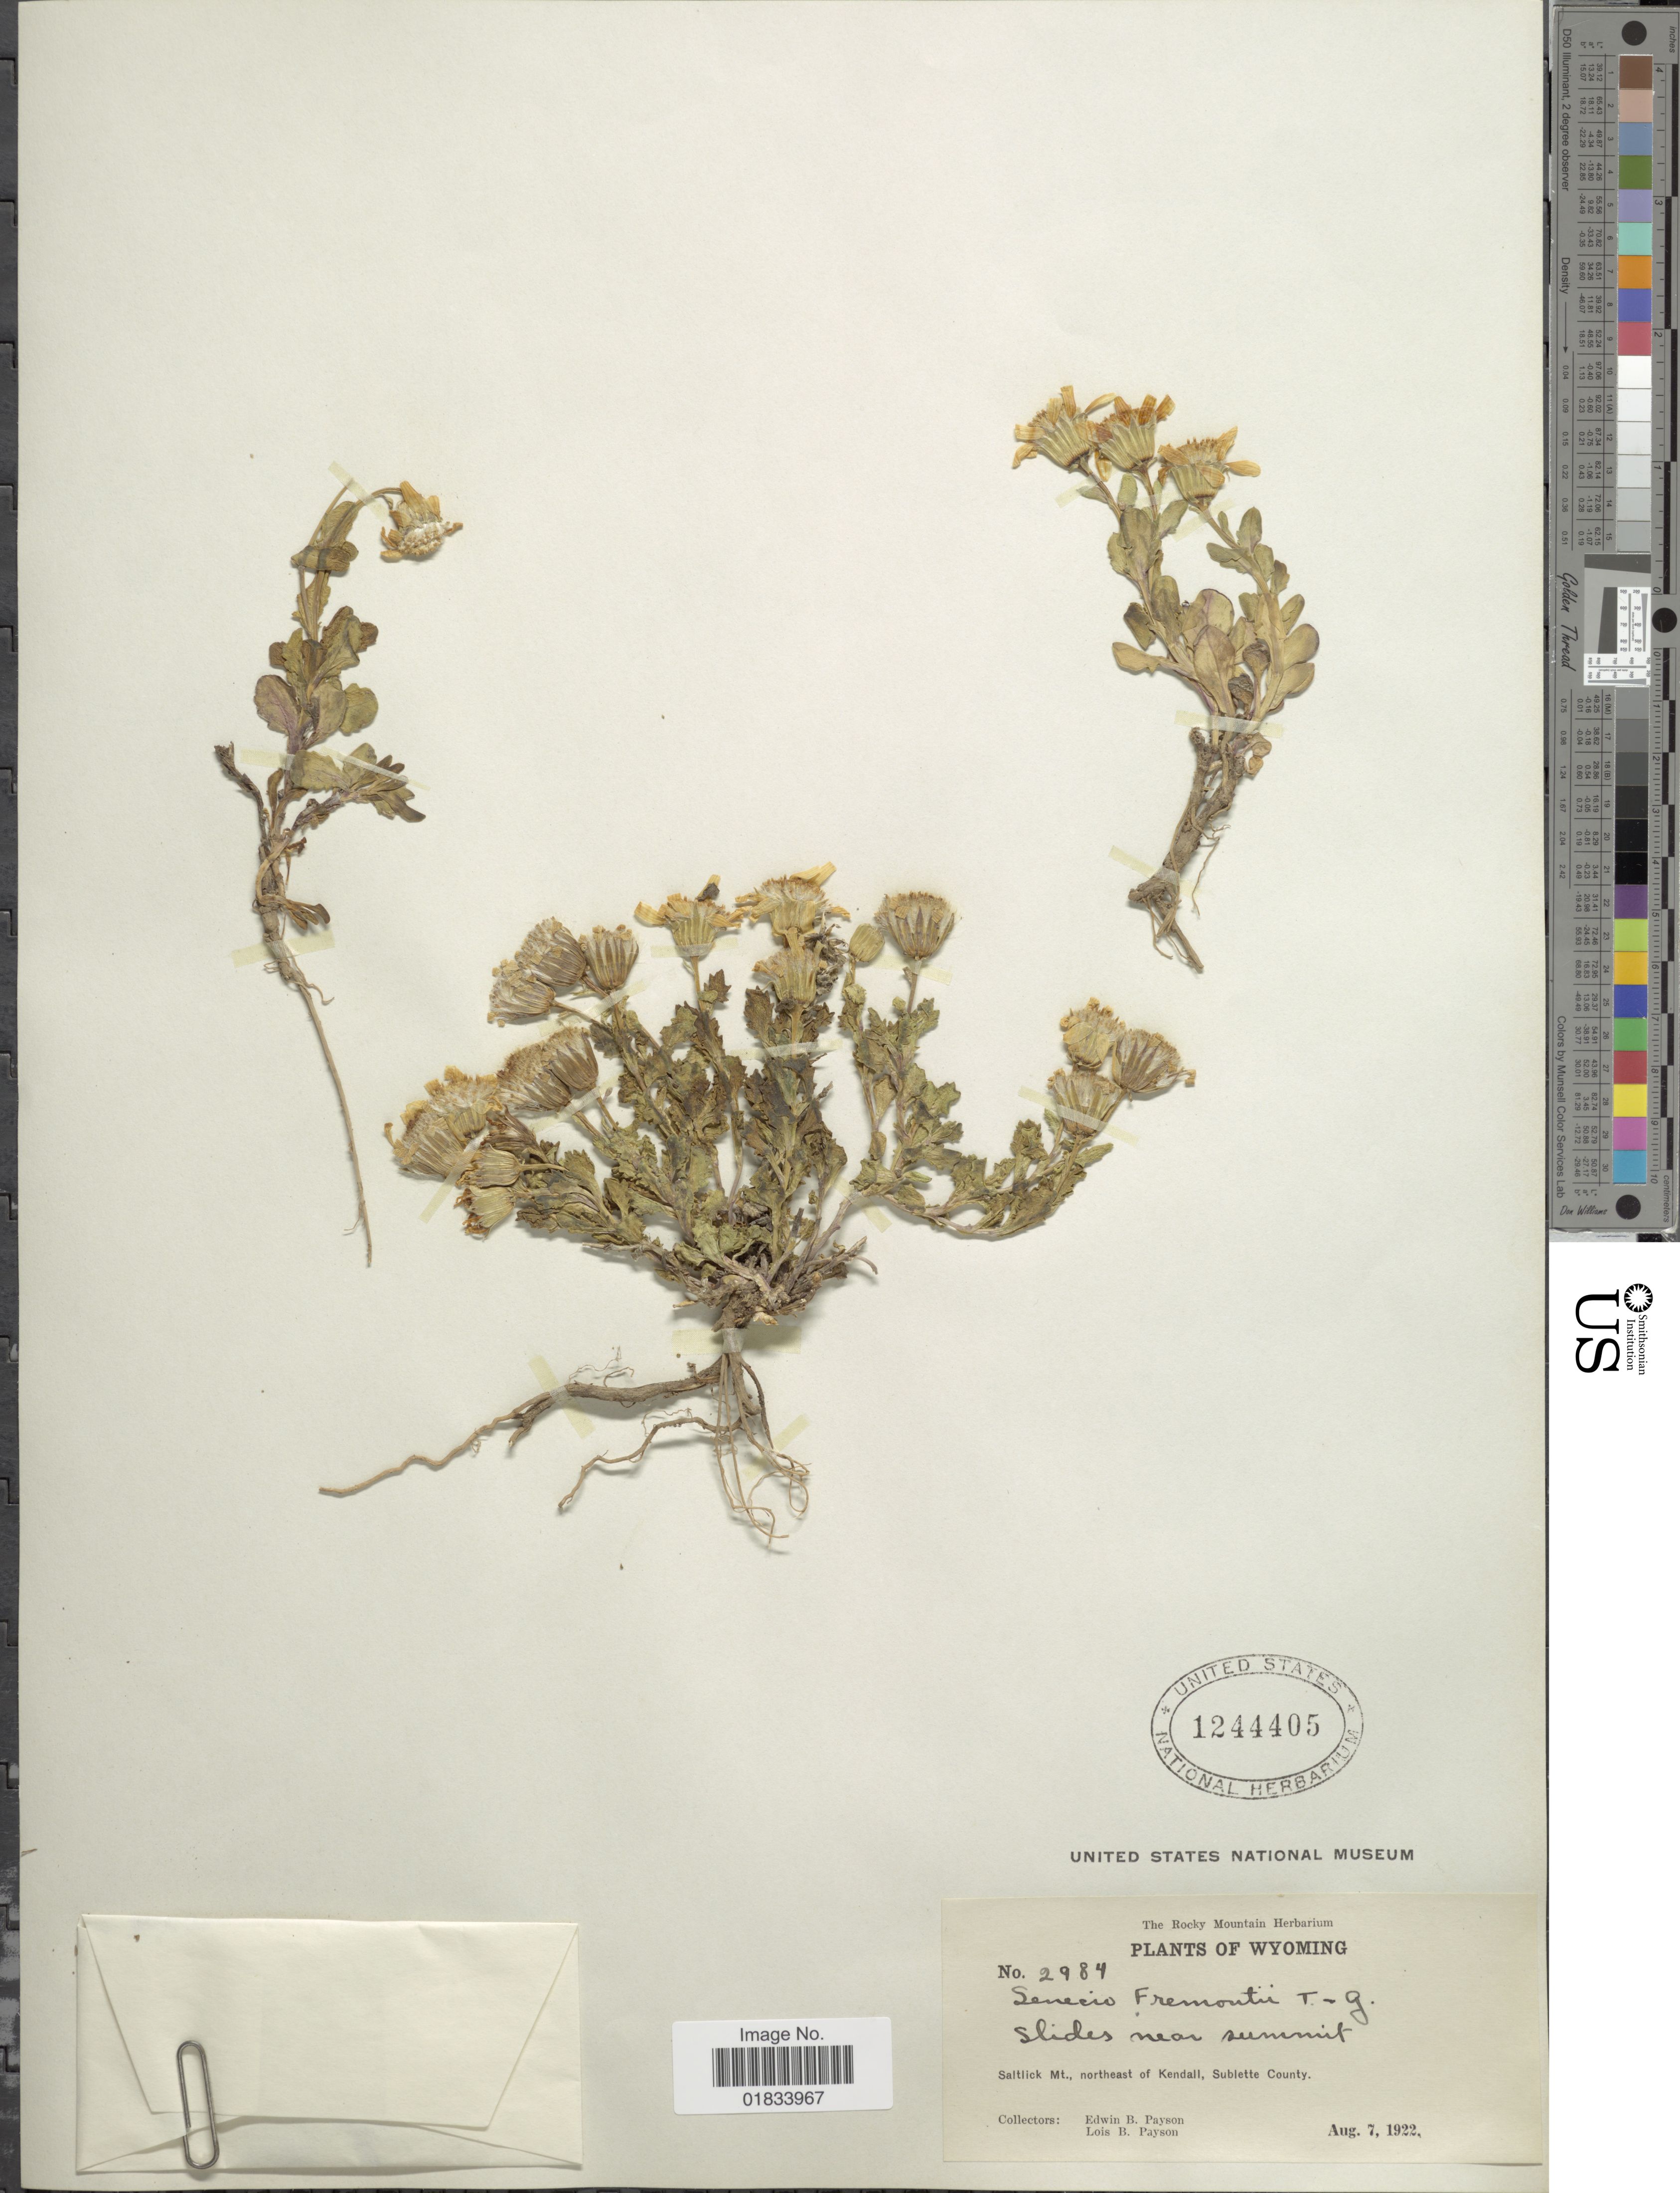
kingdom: Plantae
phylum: Tracheophyta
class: Magnoliopsida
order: Asterales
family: Asteraceae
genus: Senecio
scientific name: Senecio fremontii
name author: Torr. & A. Gray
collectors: E. B. Payson & L. Payson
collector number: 2984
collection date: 1922-08-07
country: United States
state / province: Wyoming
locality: Saltlick Mt., northeast of Kendall, Sublette County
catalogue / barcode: US 1244405